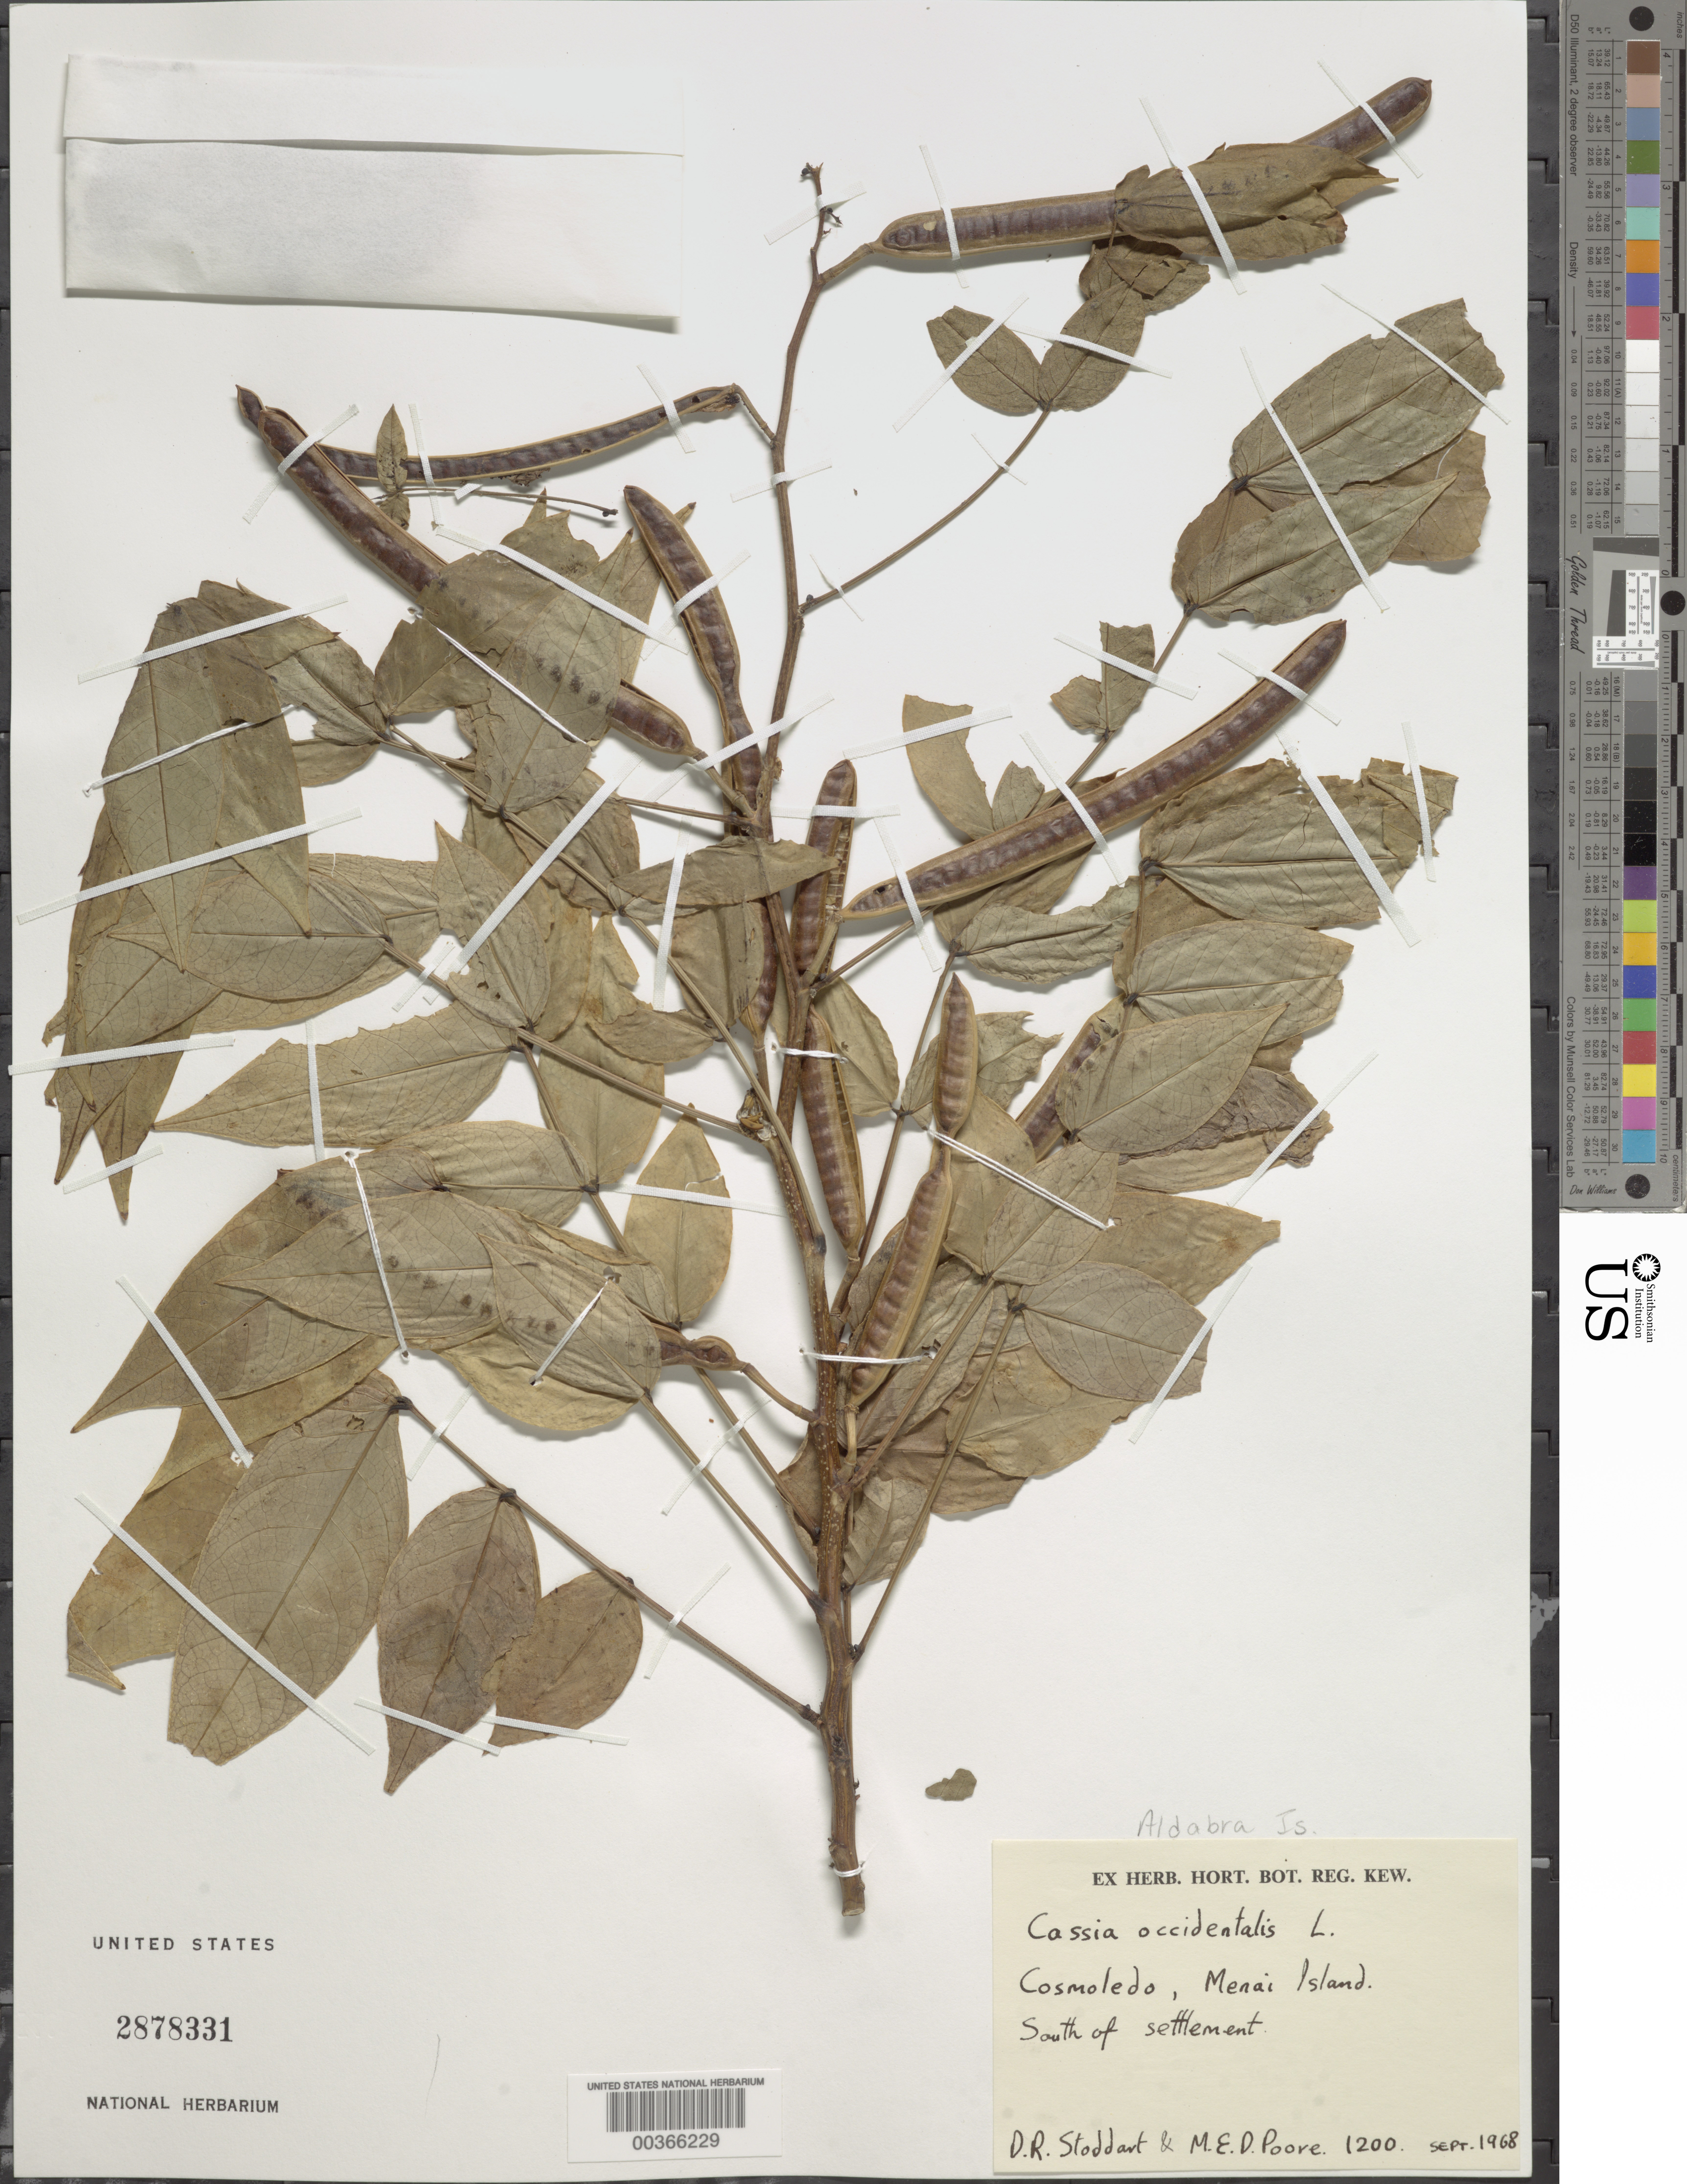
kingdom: Plantae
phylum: Tracheophyta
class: Magnoliopsida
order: Fabales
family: Fabaceae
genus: Senna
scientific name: Senna occidentalis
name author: (L.) Link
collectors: D. R. Stoddart & M. E. D. Poore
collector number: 1200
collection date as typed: Sep 1968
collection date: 1968-09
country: Seychelles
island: Cosmoledo Atoll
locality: Menai Islet. , S of settlement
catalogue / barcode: US 2878331